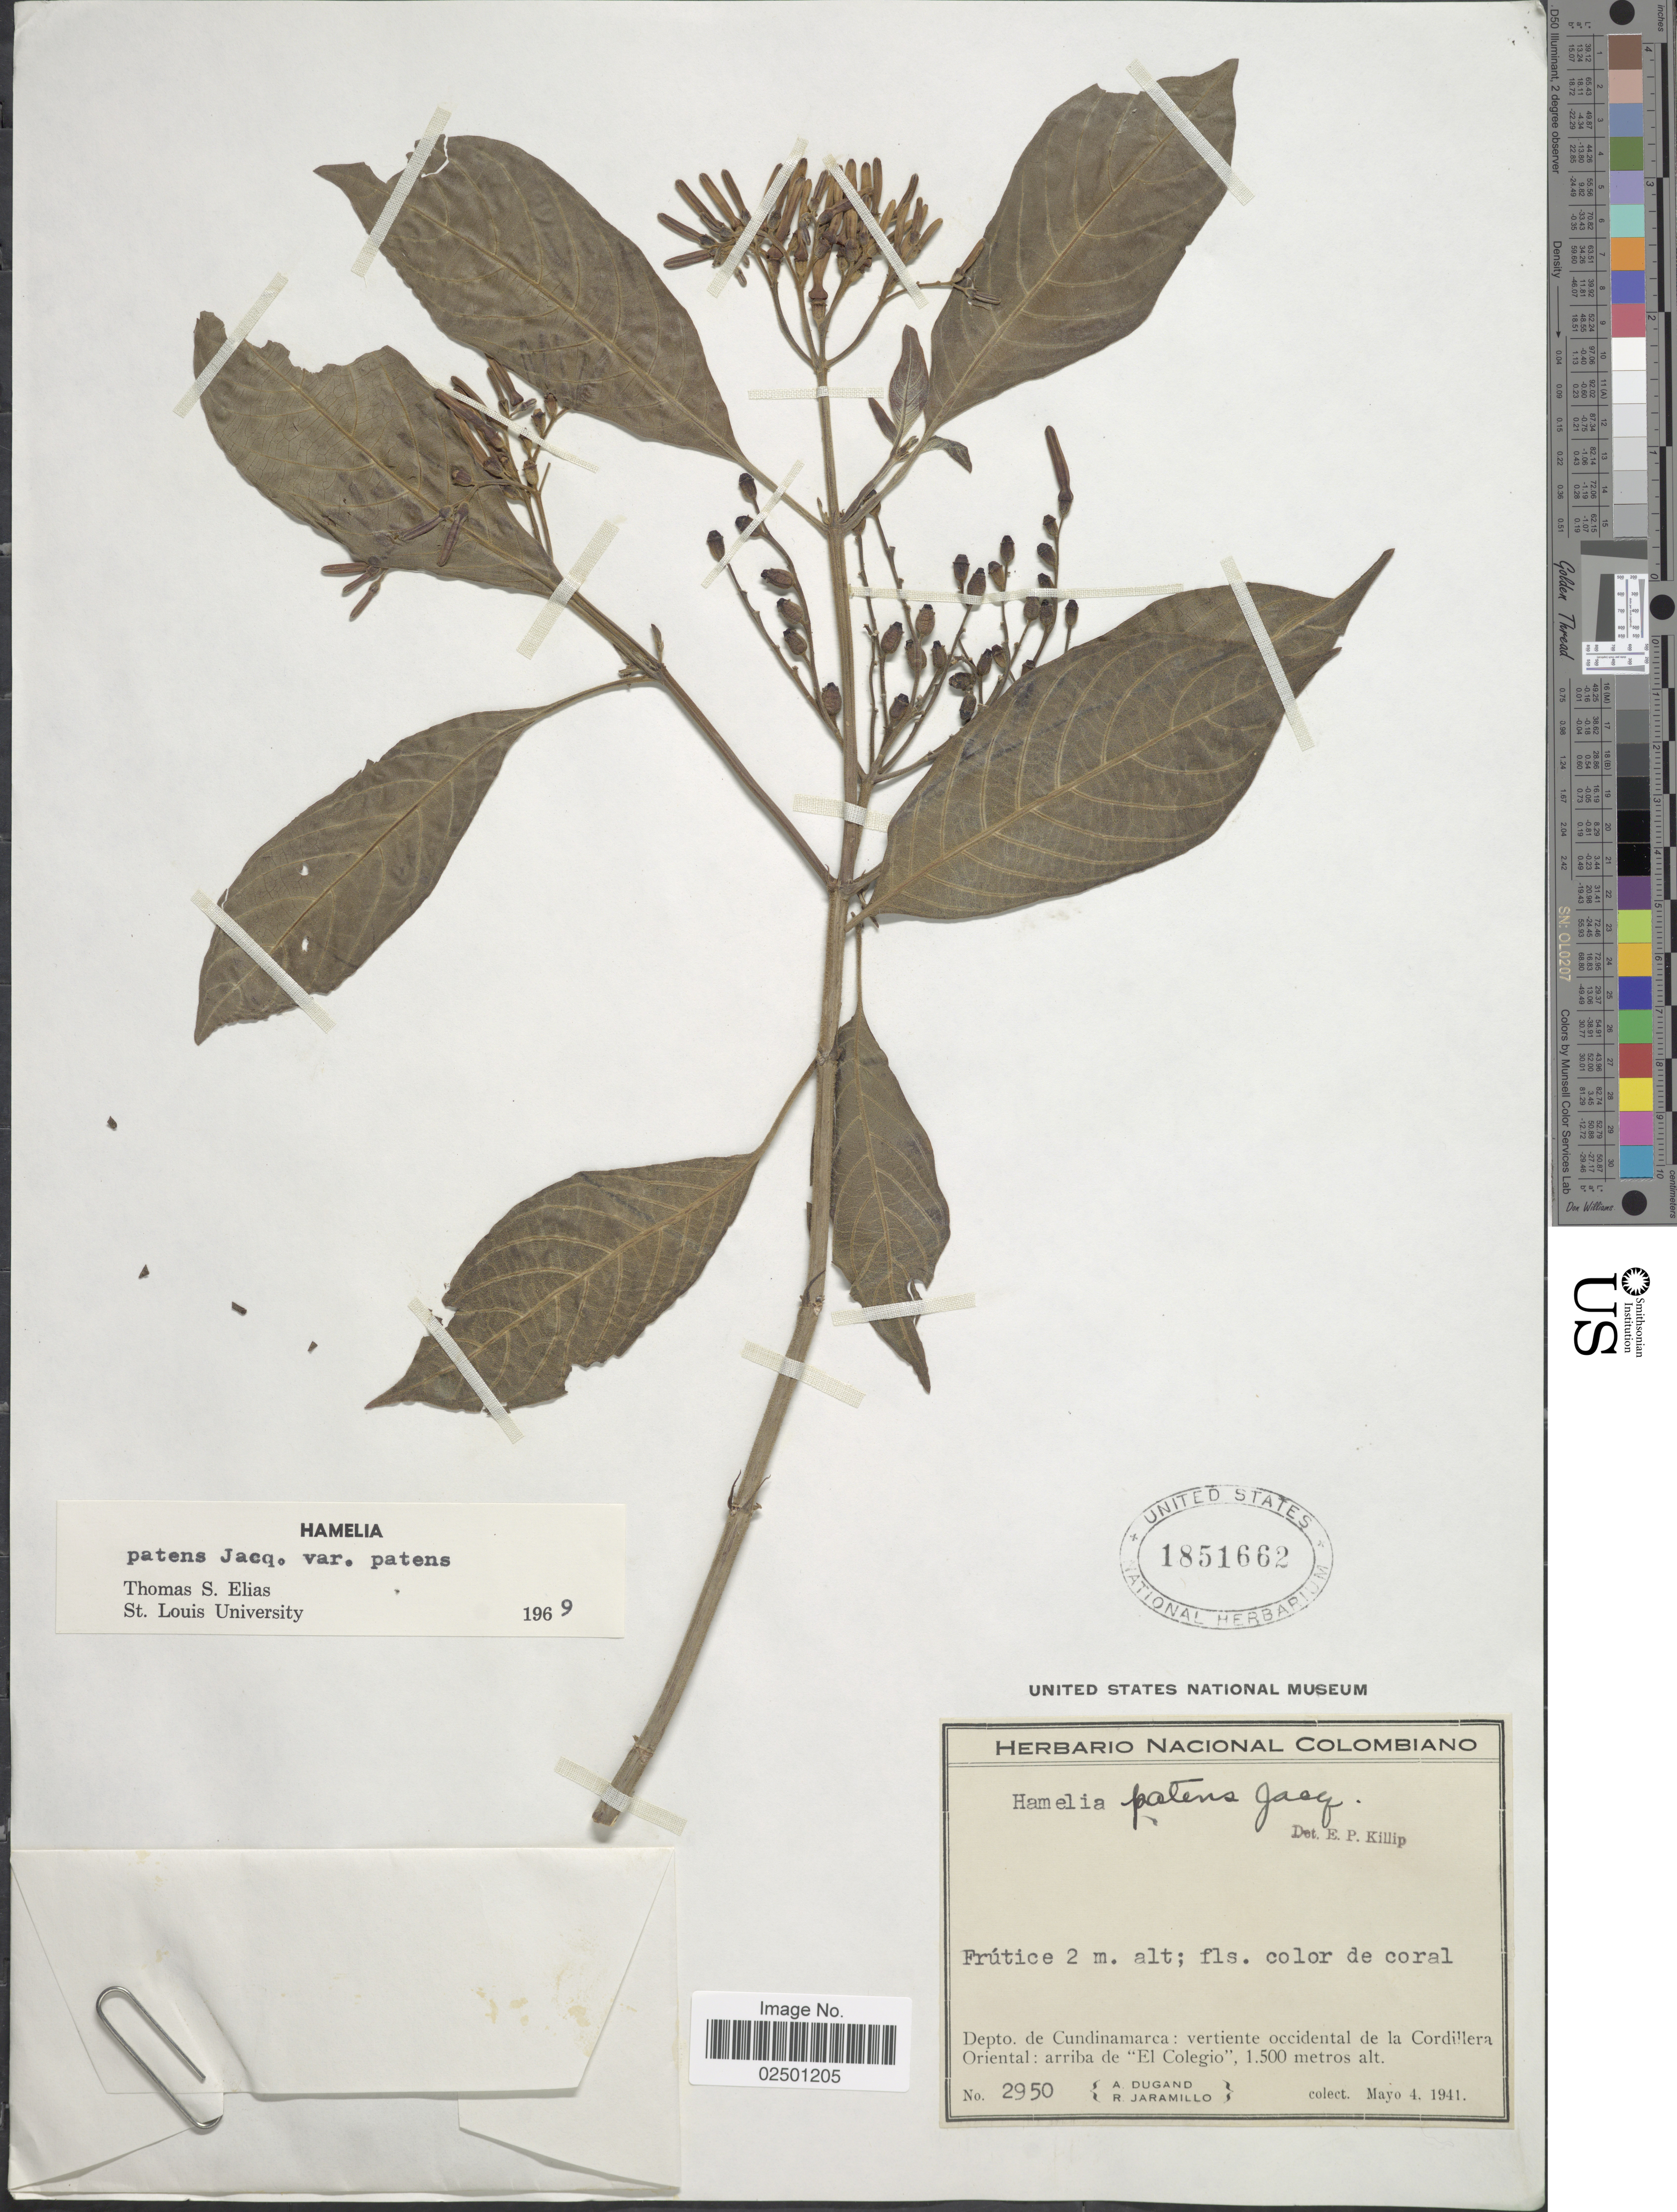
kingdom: Plantae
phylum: Tracheophyta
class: Magnoliopsida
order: Gentianales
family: Rubiaceae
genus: Hamelia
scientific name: Hamelia patens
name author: Jacq.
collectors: A. Dugand & R. Jaramillo M.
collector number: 2950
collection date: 1941-05-04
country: Colombia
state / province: Cundinamarca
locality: Vertiente occidental de la Cordillera Oriental: Arriba de "El Colegio".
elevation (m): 1500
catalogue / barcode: US 1851662